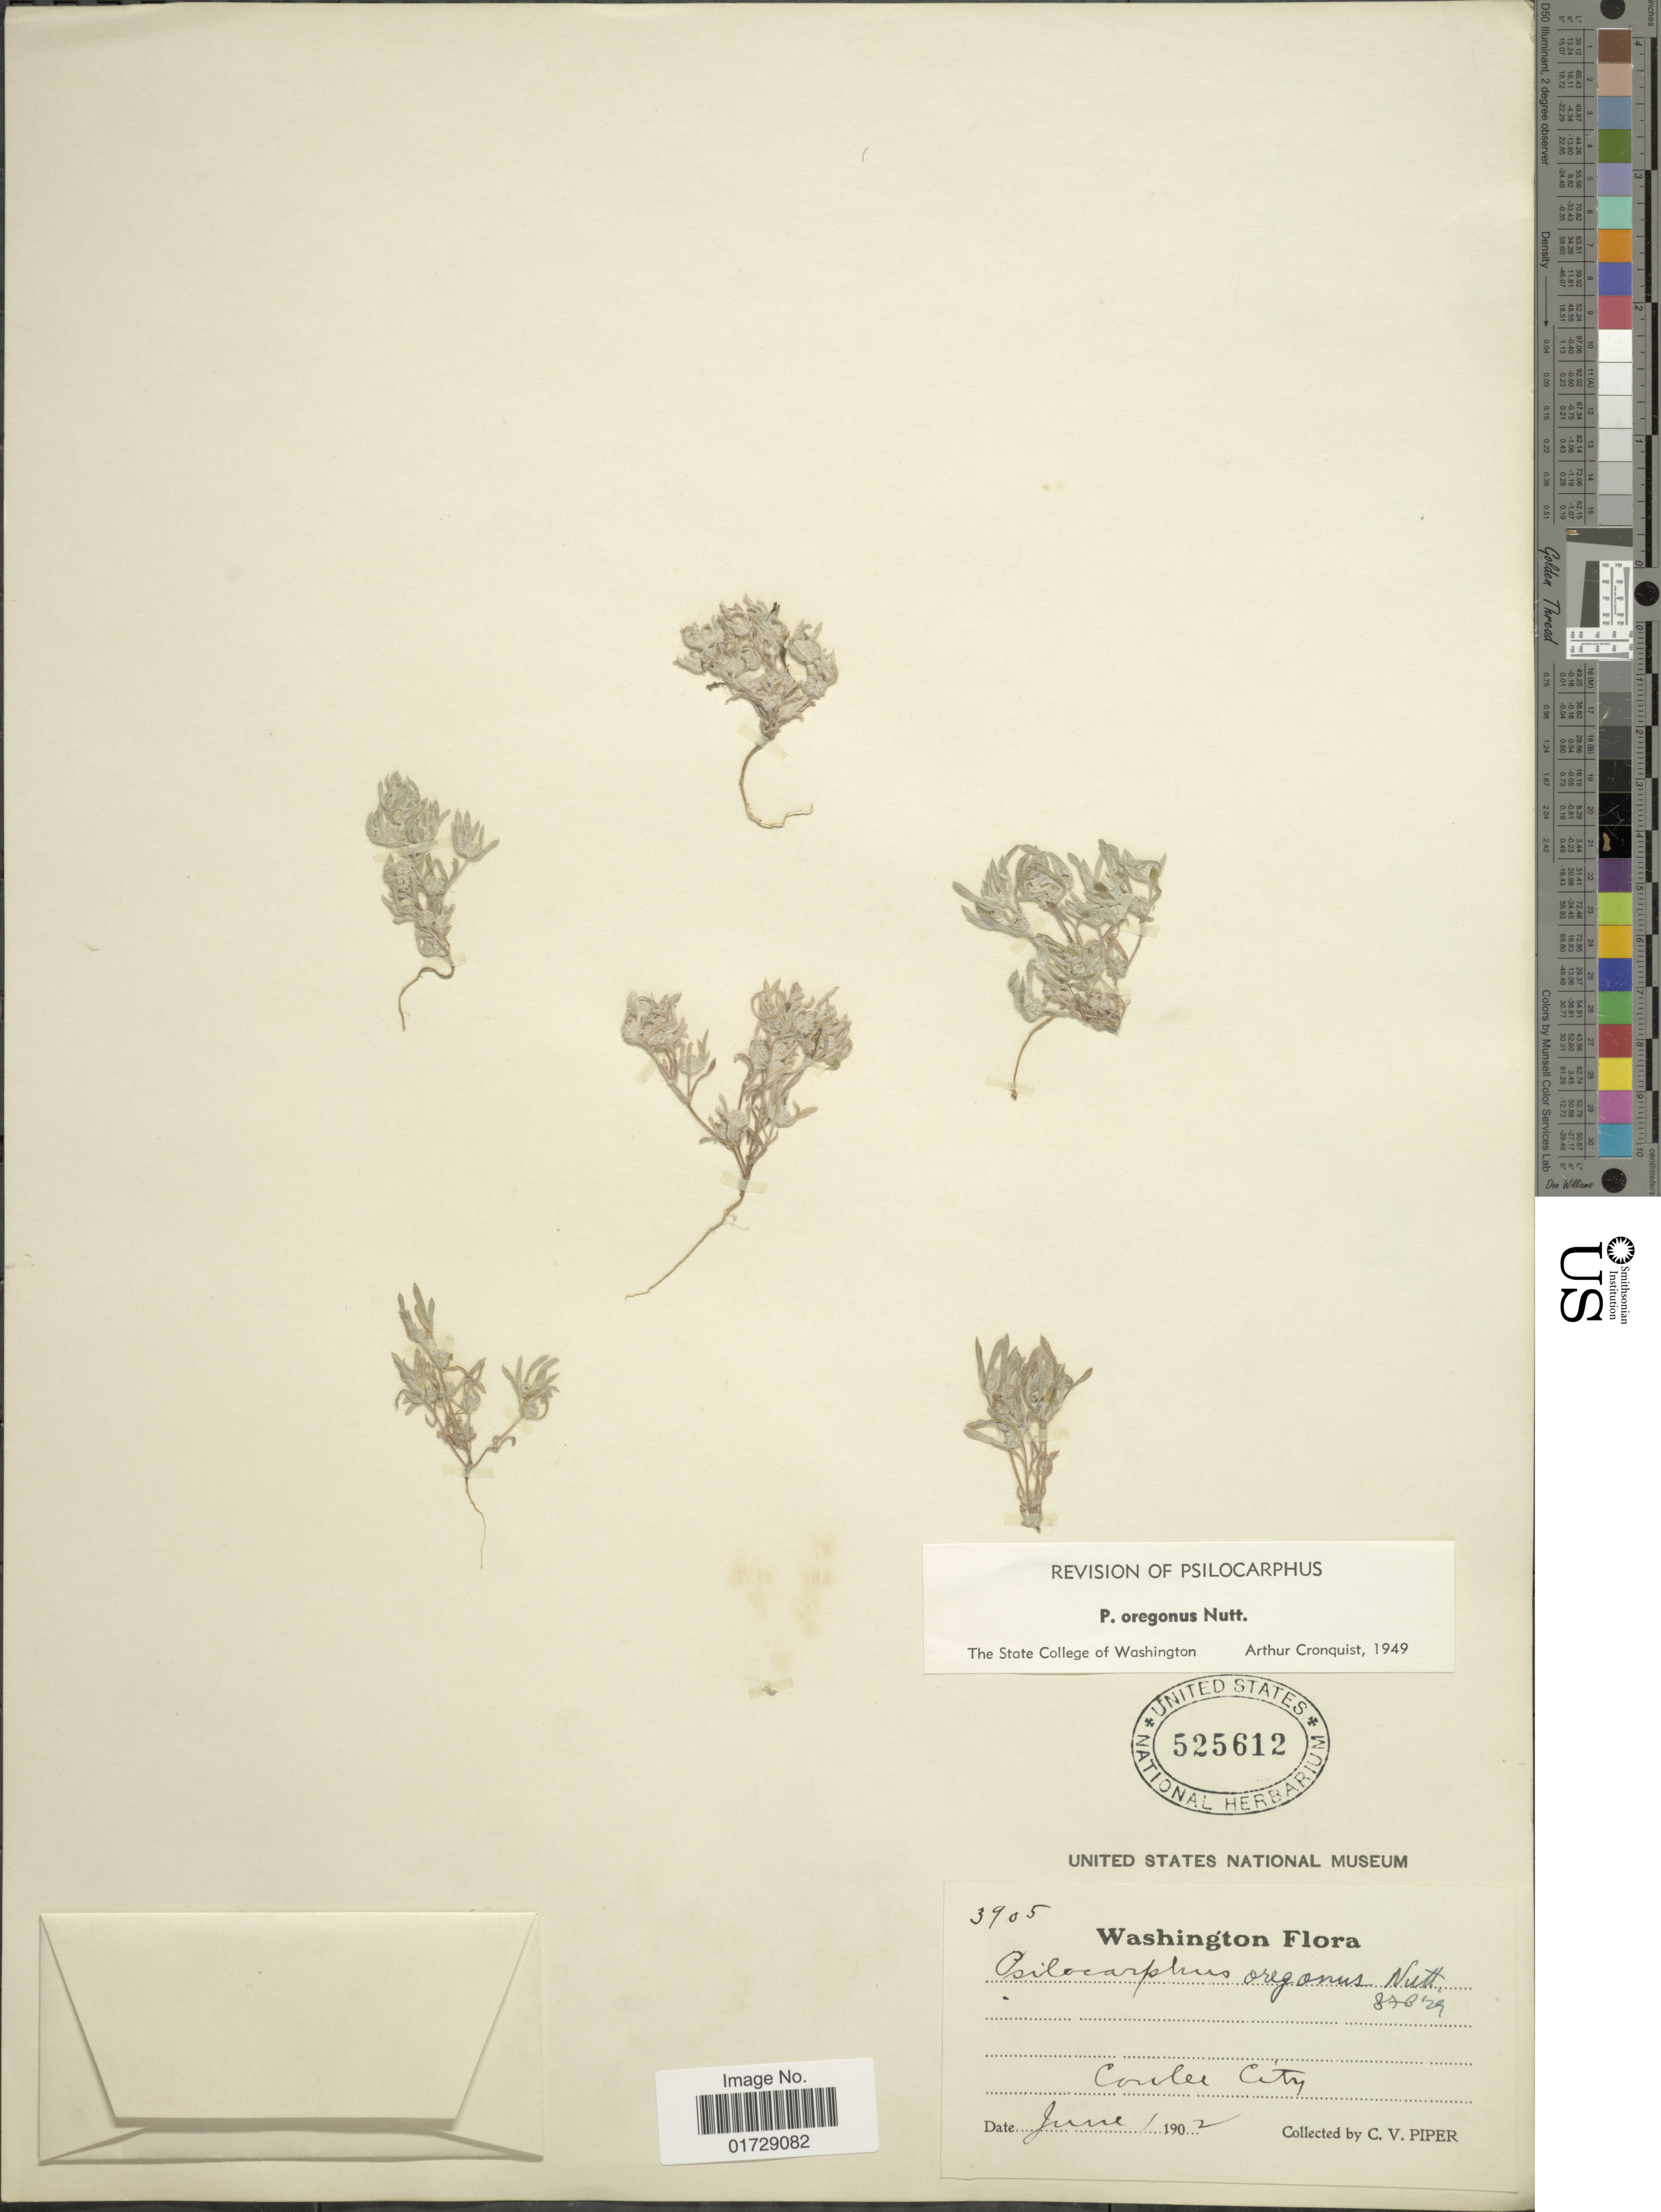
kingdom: Plantae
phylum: Tracheophyta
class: Magnoliopsida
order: Asterales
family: Asteraceae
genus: Psilocarphus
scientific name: Psilocarphus oregonus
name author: Nutt.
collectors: C. V. Piper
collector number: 3905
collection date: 1902-06-01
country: United States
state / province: Washington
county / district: Grant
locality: Coulee City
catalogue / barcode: US 525612